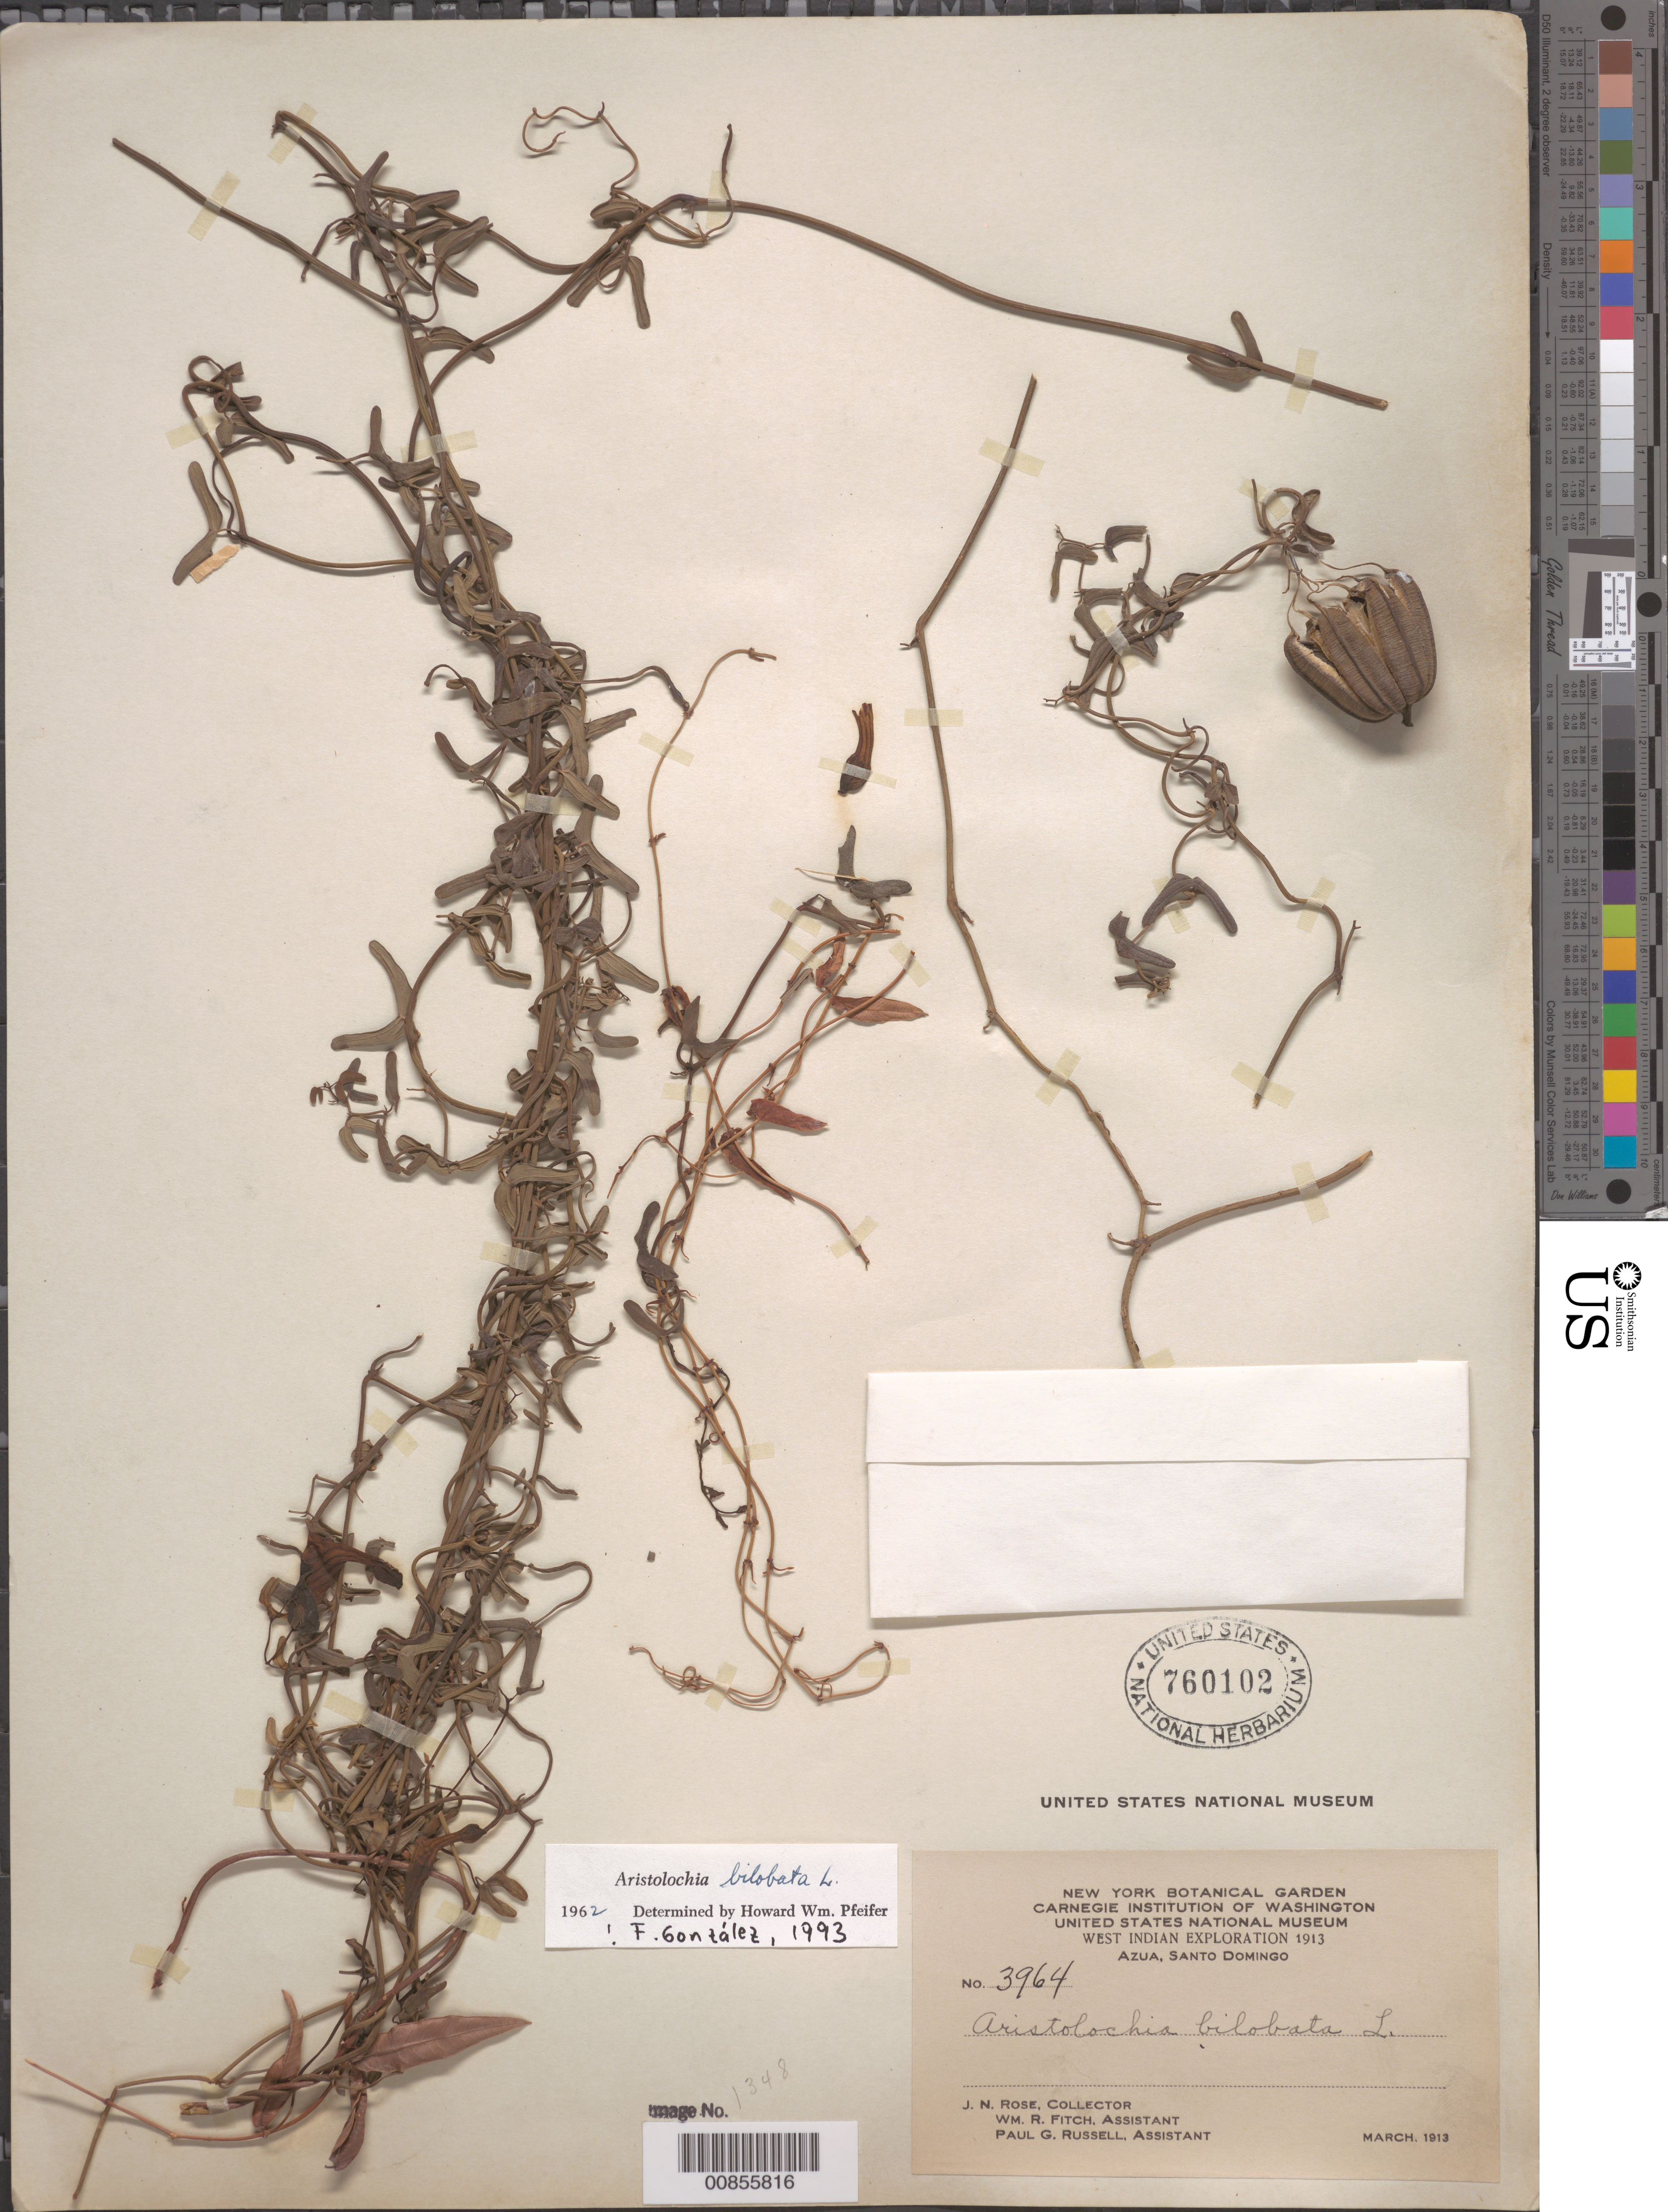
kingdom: Plantae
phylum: Tracheophyta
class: Magnoliopsida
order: Piperales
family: Aristolochiaceae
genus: Aristolochia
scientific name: Aristolochia bilobata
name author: L.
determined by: González, F., (COL), Universidad Nacional de Colombia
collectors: J. N. Rose, W. R. Fitch & P. G. Russell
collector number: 3964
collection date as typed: Mar 1913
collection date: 1913-03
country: Dominican Republic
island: Hispaniola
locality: Azua, Santo Domingo.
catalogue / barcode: US 760102